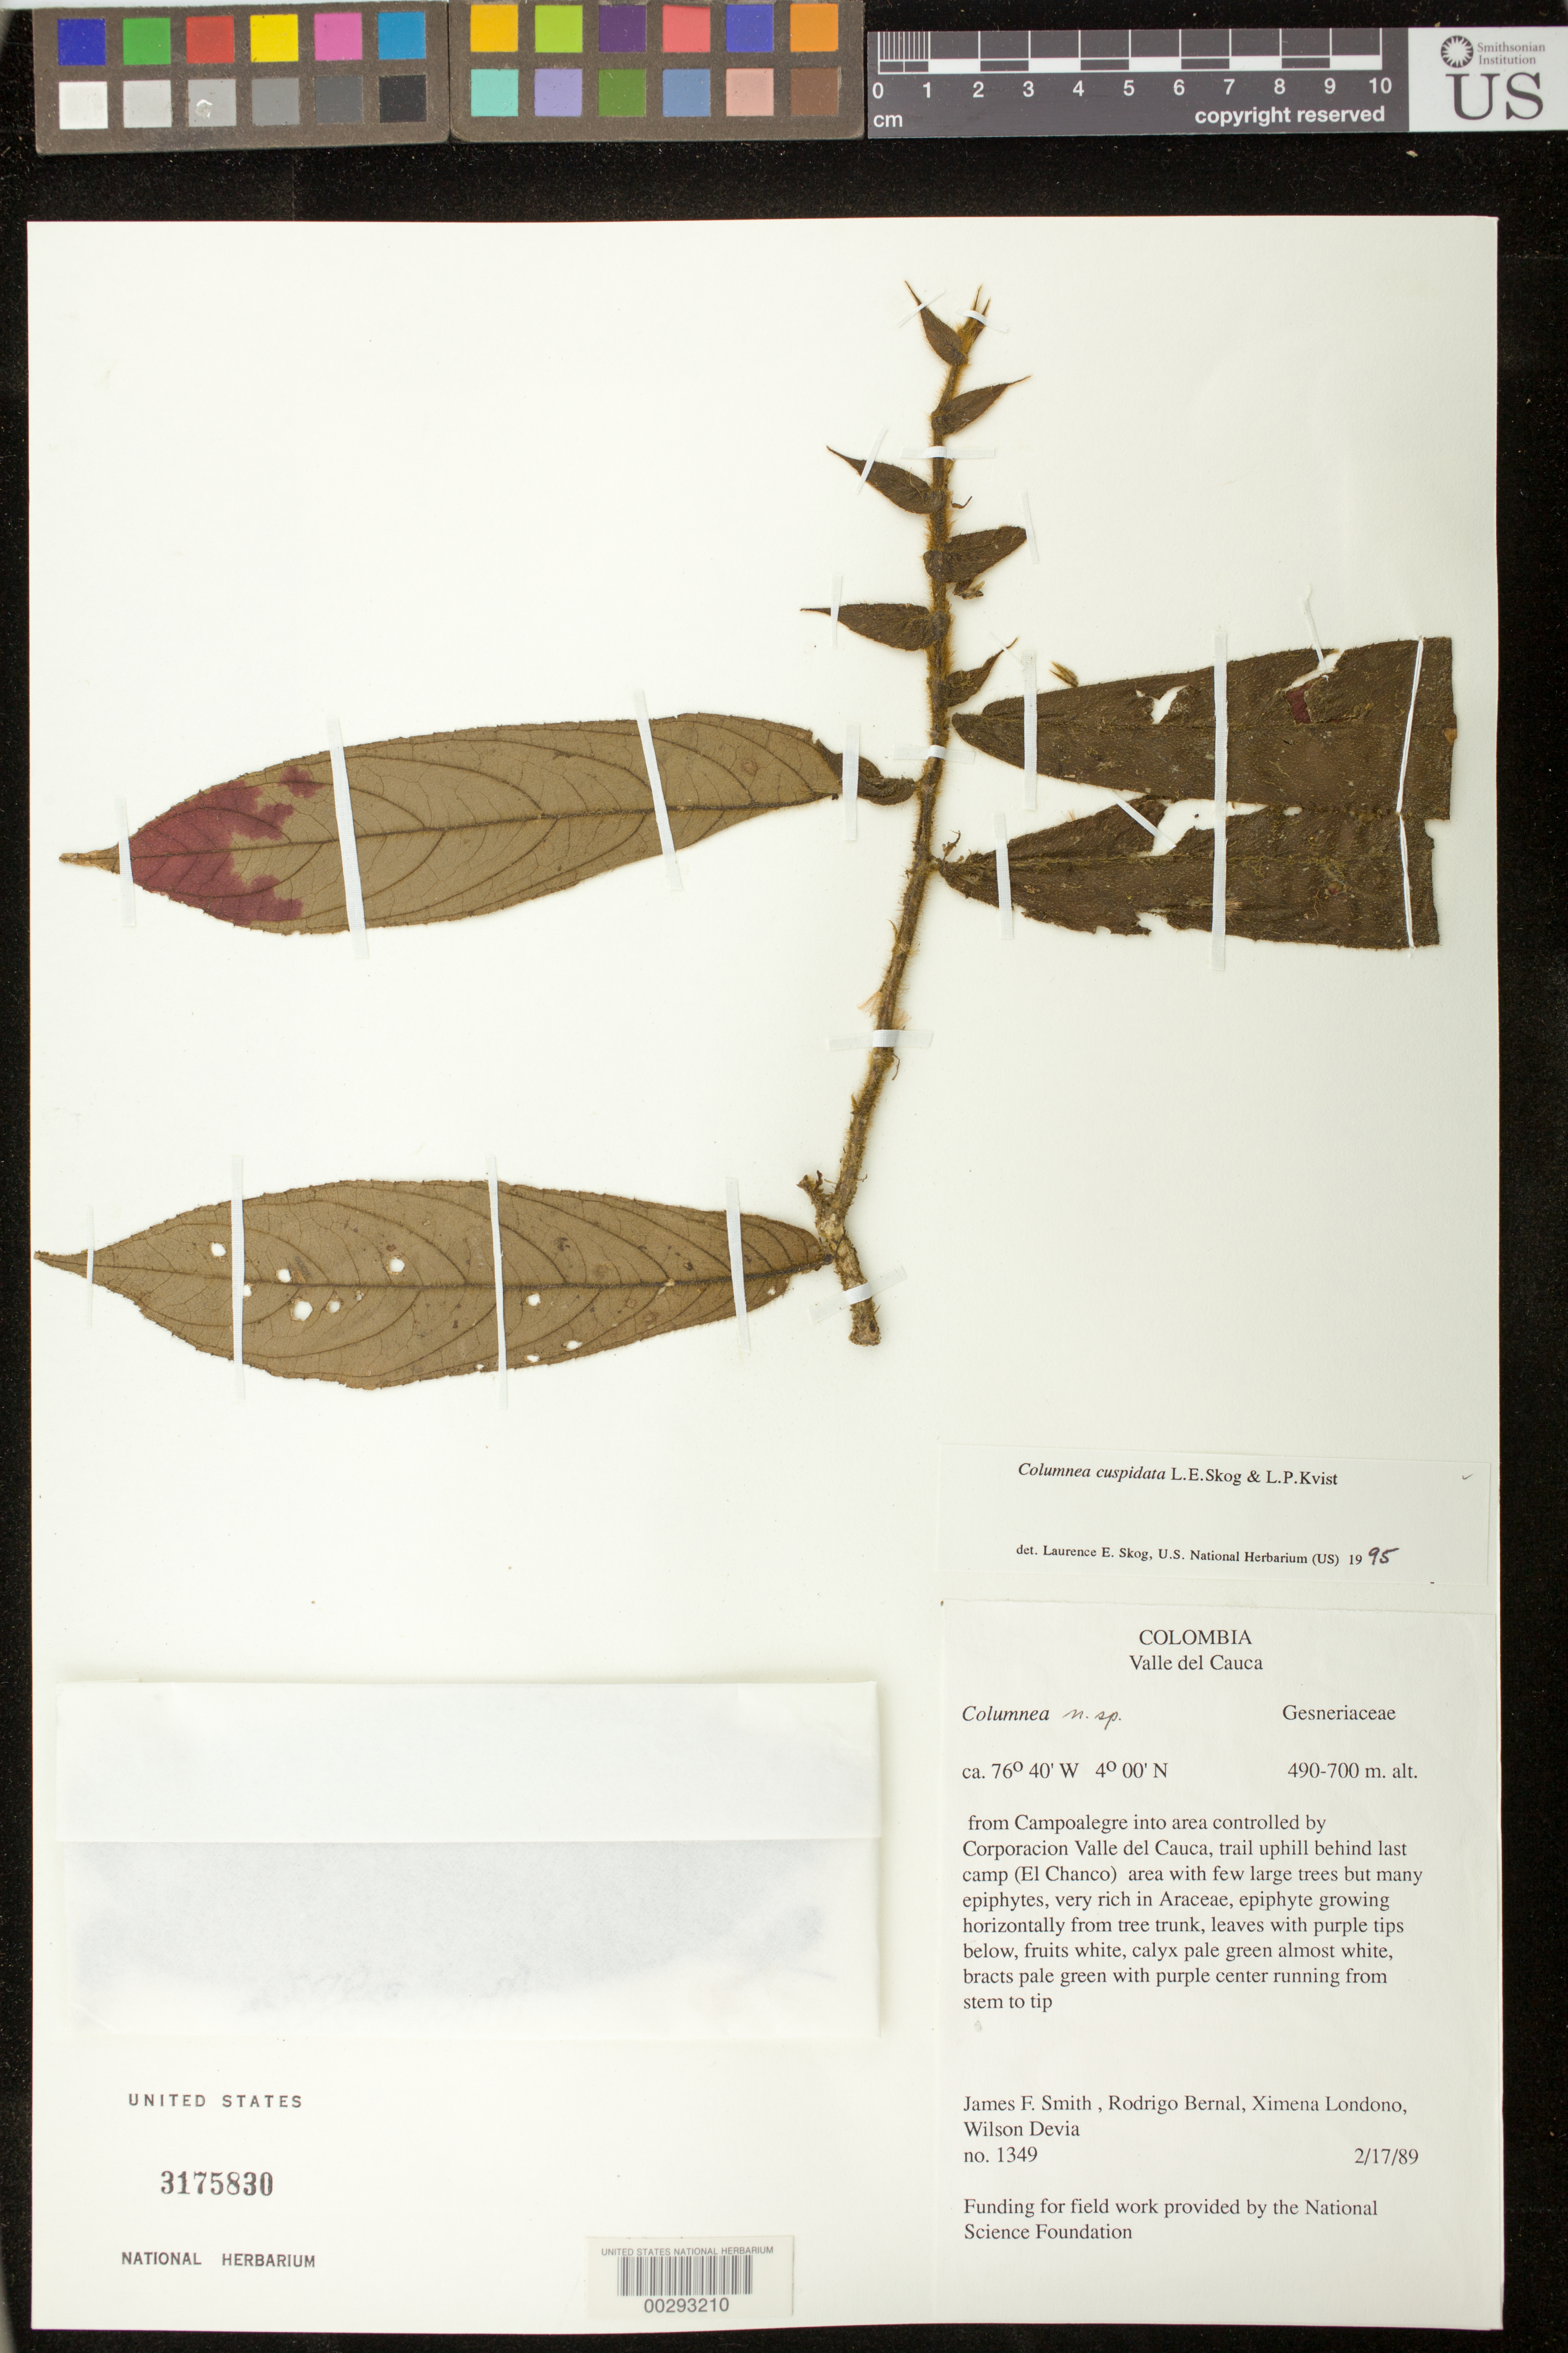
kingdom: Plantae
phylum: Tracheophyta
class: Magnoliopsida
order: Lamiales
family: Gesneriaceae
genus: Columnea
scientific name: Columnea cuspidata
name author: L.E. Skog & L.P. Kvist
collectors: J. Smith, R. Bernal, X. Londoño & W. Devia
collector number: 1349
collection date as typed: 17 Feb 1989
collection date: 1989-02-17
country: Colombia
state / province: Valle del Cauca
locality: From Campoalegre in area of Corporacion Valle del Cauca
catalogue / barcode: US 3175830